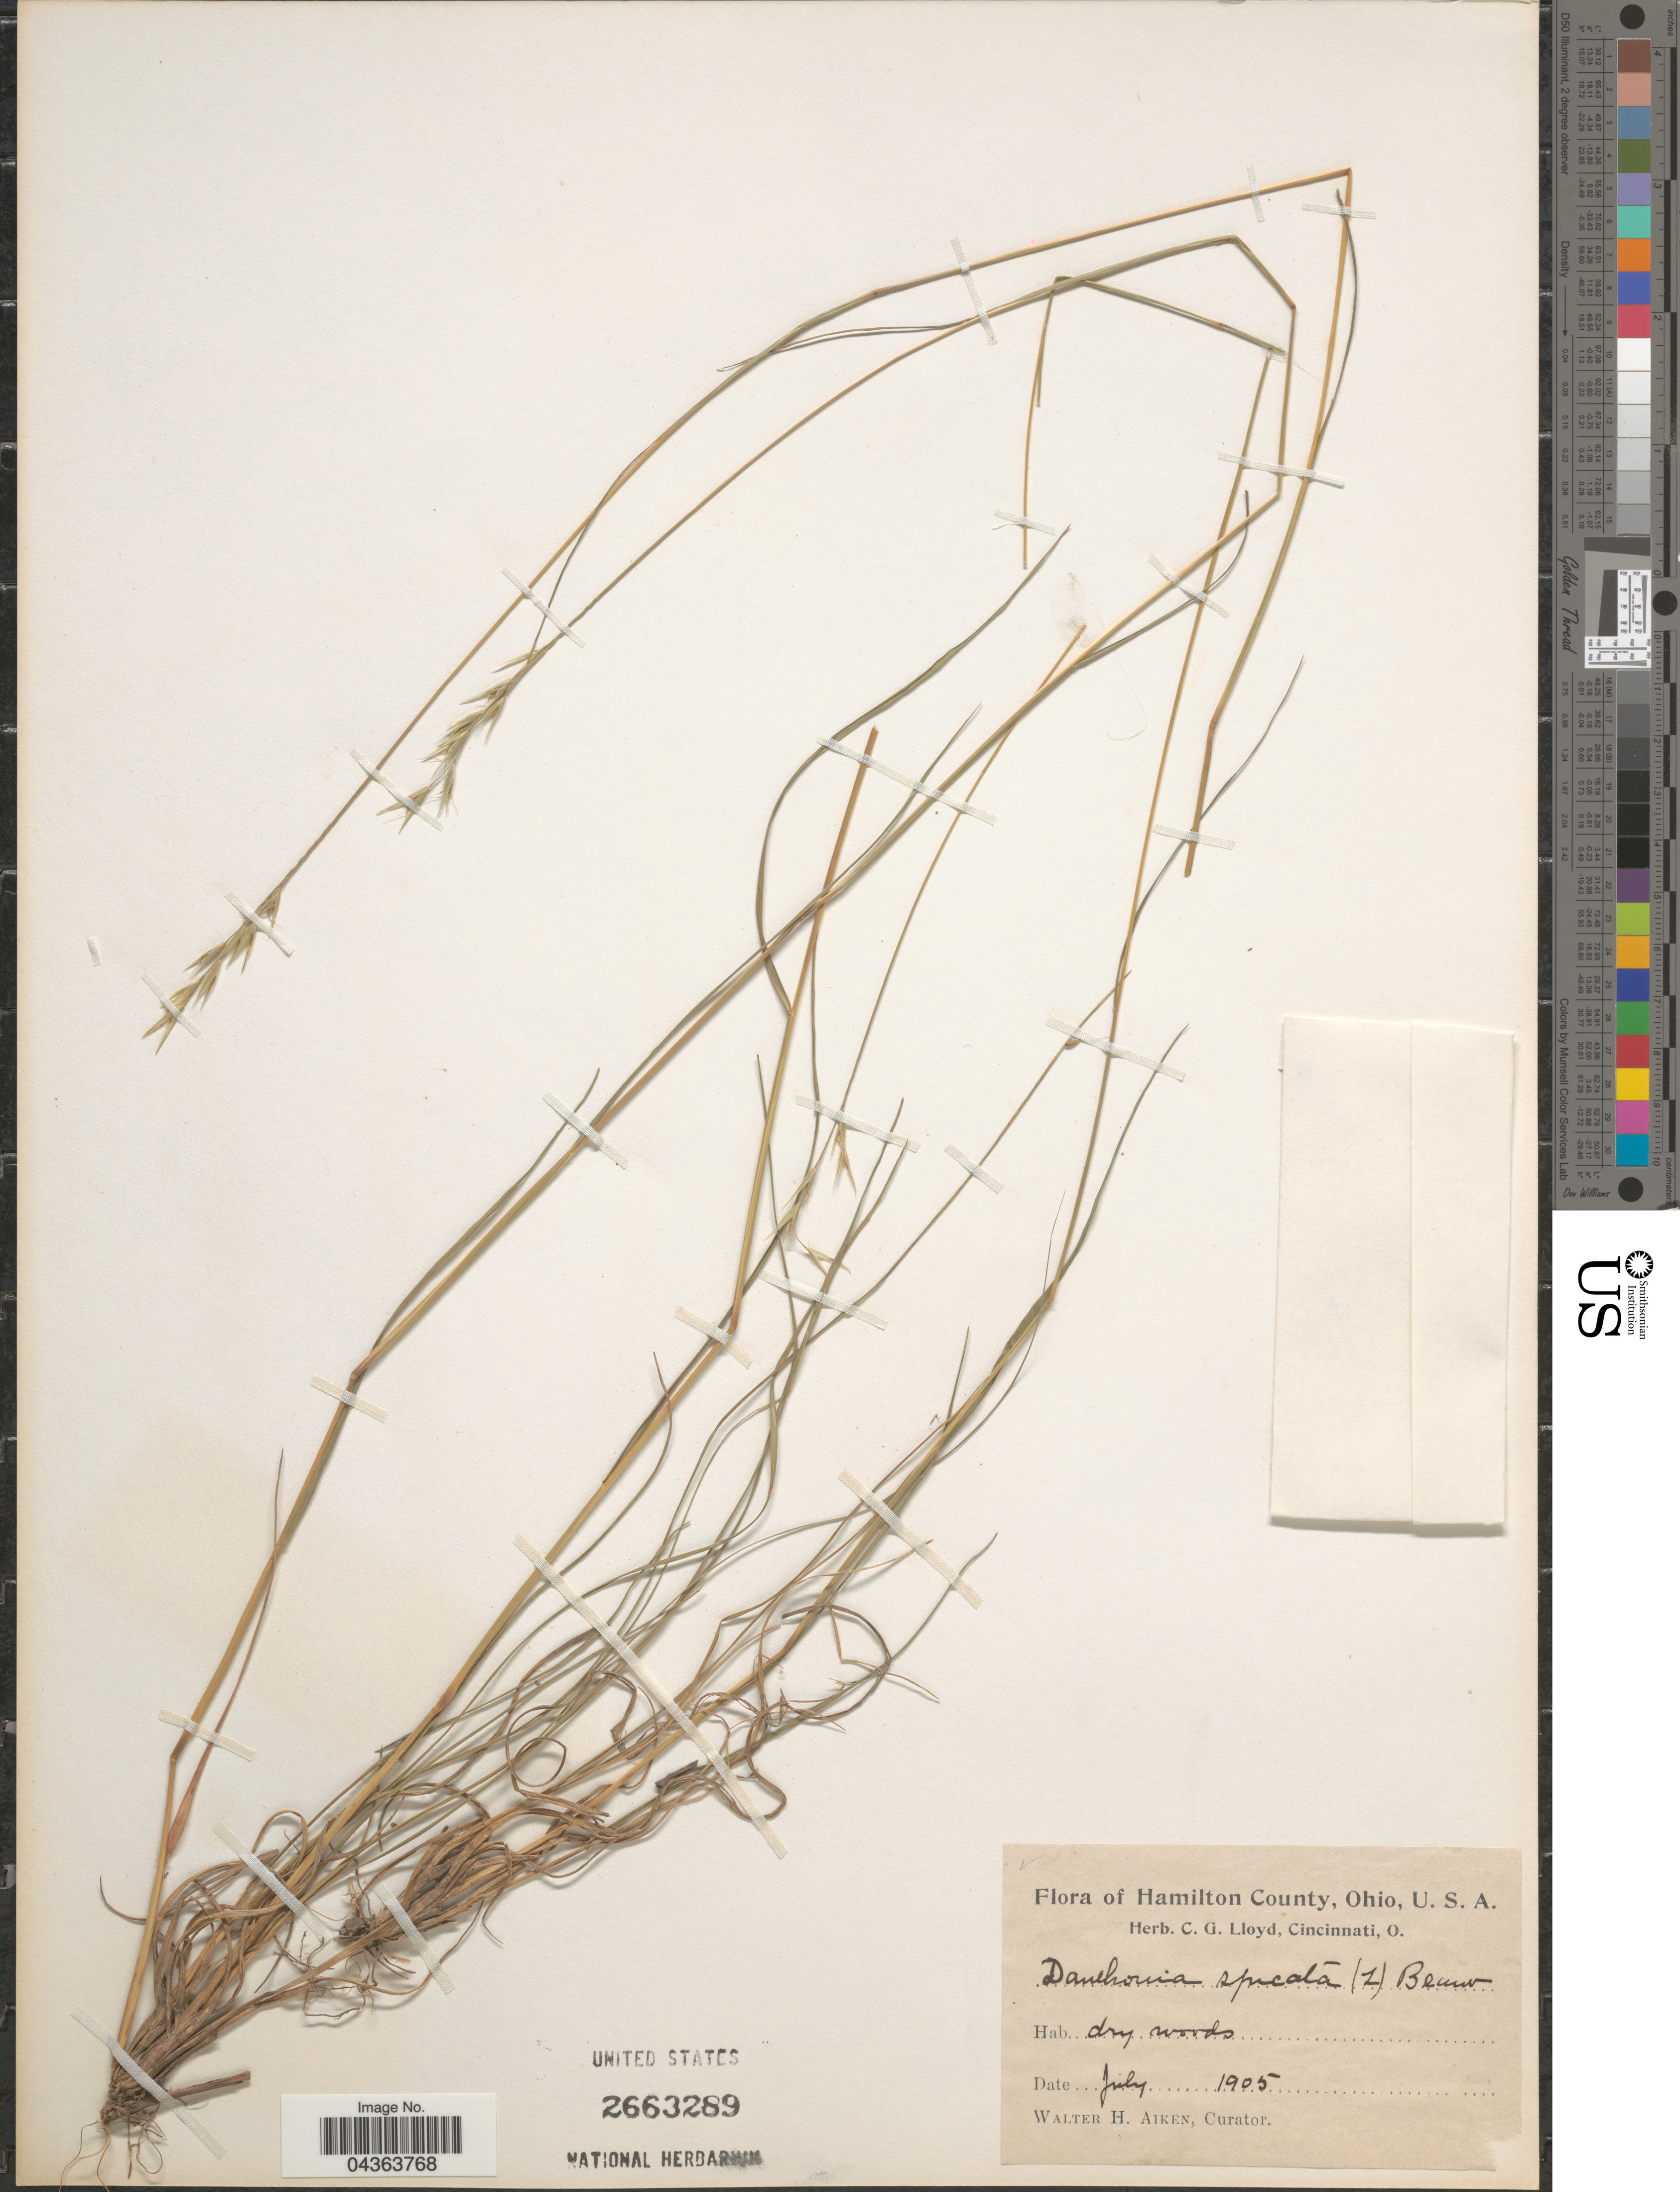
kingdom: Plantae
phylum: Tracheophyta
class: Liliopsida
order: Poales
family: Poaceae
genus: Danthonia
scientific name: Danthonia spicata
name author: (L.) P. Beauv. ex Roem. & Schult.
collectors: W. Aiken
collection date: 1905-07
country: United States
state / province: Ohio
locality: Hamilton County.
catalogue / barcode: US 2663289